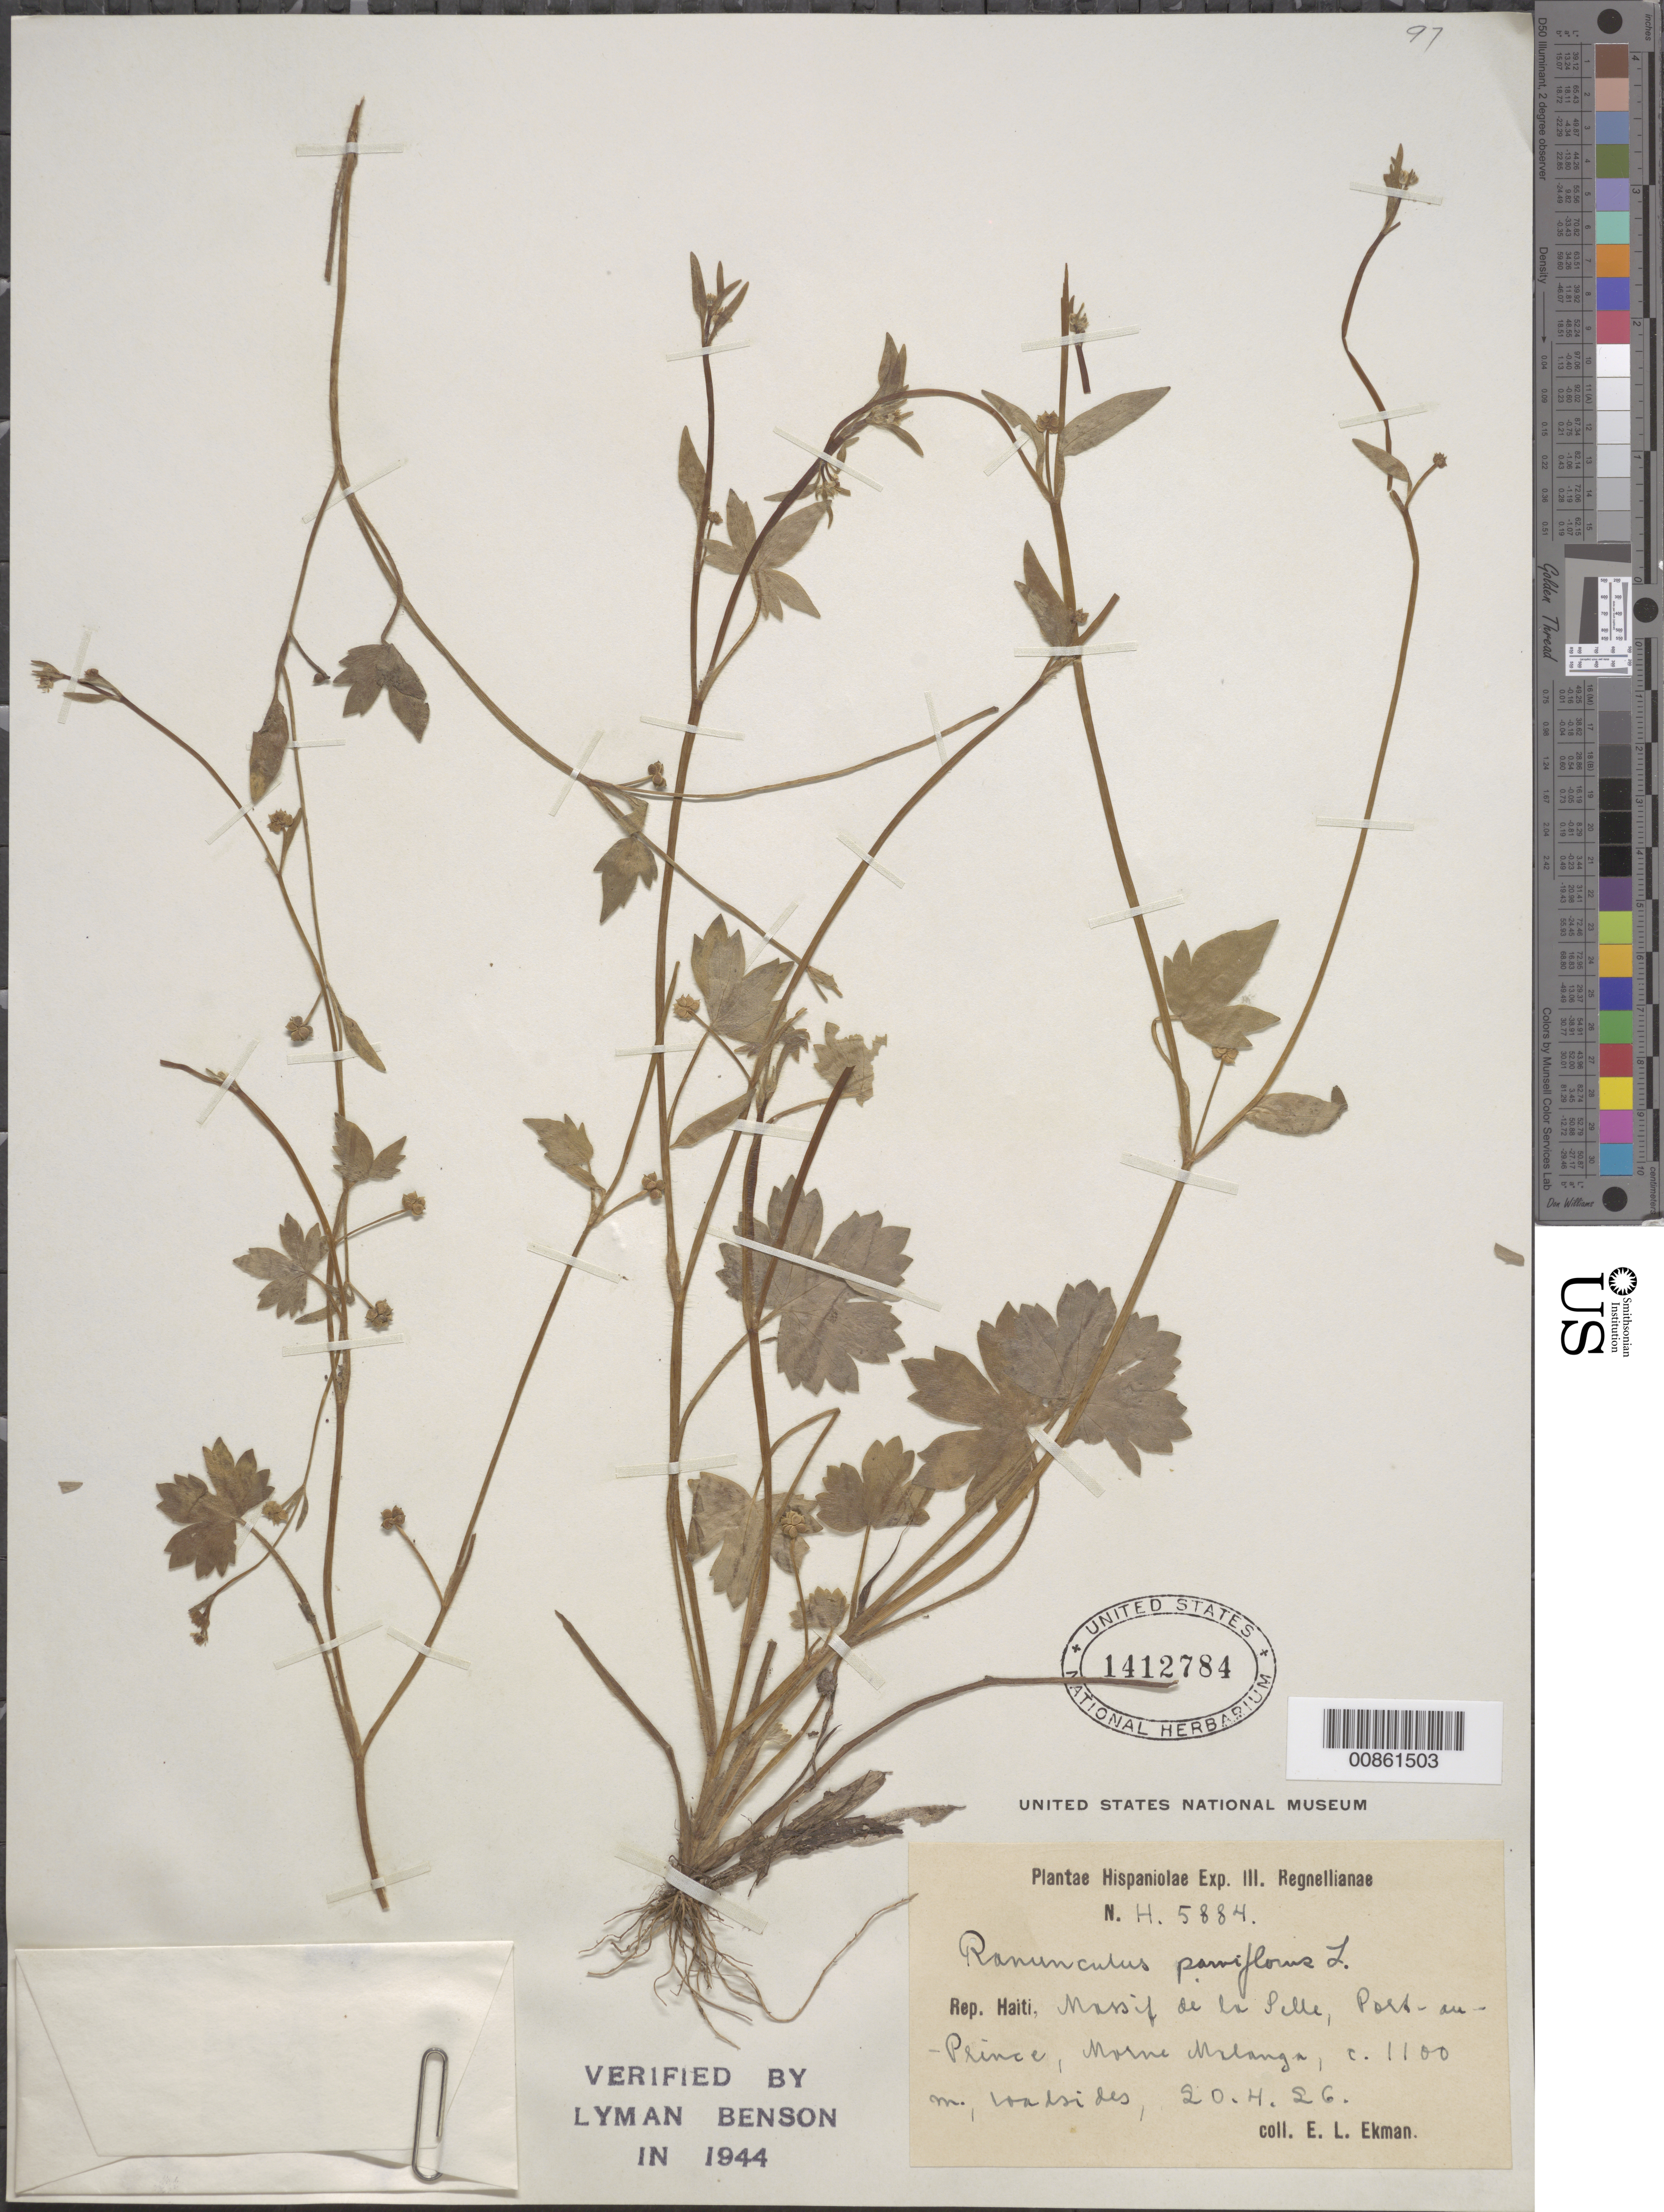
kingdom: Plantae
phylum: Tracheophyta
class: Magnoliopsida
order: Ranunculales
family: Ranunculaceae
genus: Ranunculus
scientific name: Ranunculus parviflorus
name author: L.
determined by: Benson, L.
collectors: E. L. Ekman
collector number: H 5884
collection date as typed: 20 Apr 1926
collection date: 1926-04-20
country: Haiti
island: Hispaniola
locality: Massif de la Selle, Port-au-Prince, Morne Malanga.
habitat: Roadsides.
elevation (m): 1100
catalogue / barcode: US 1412784